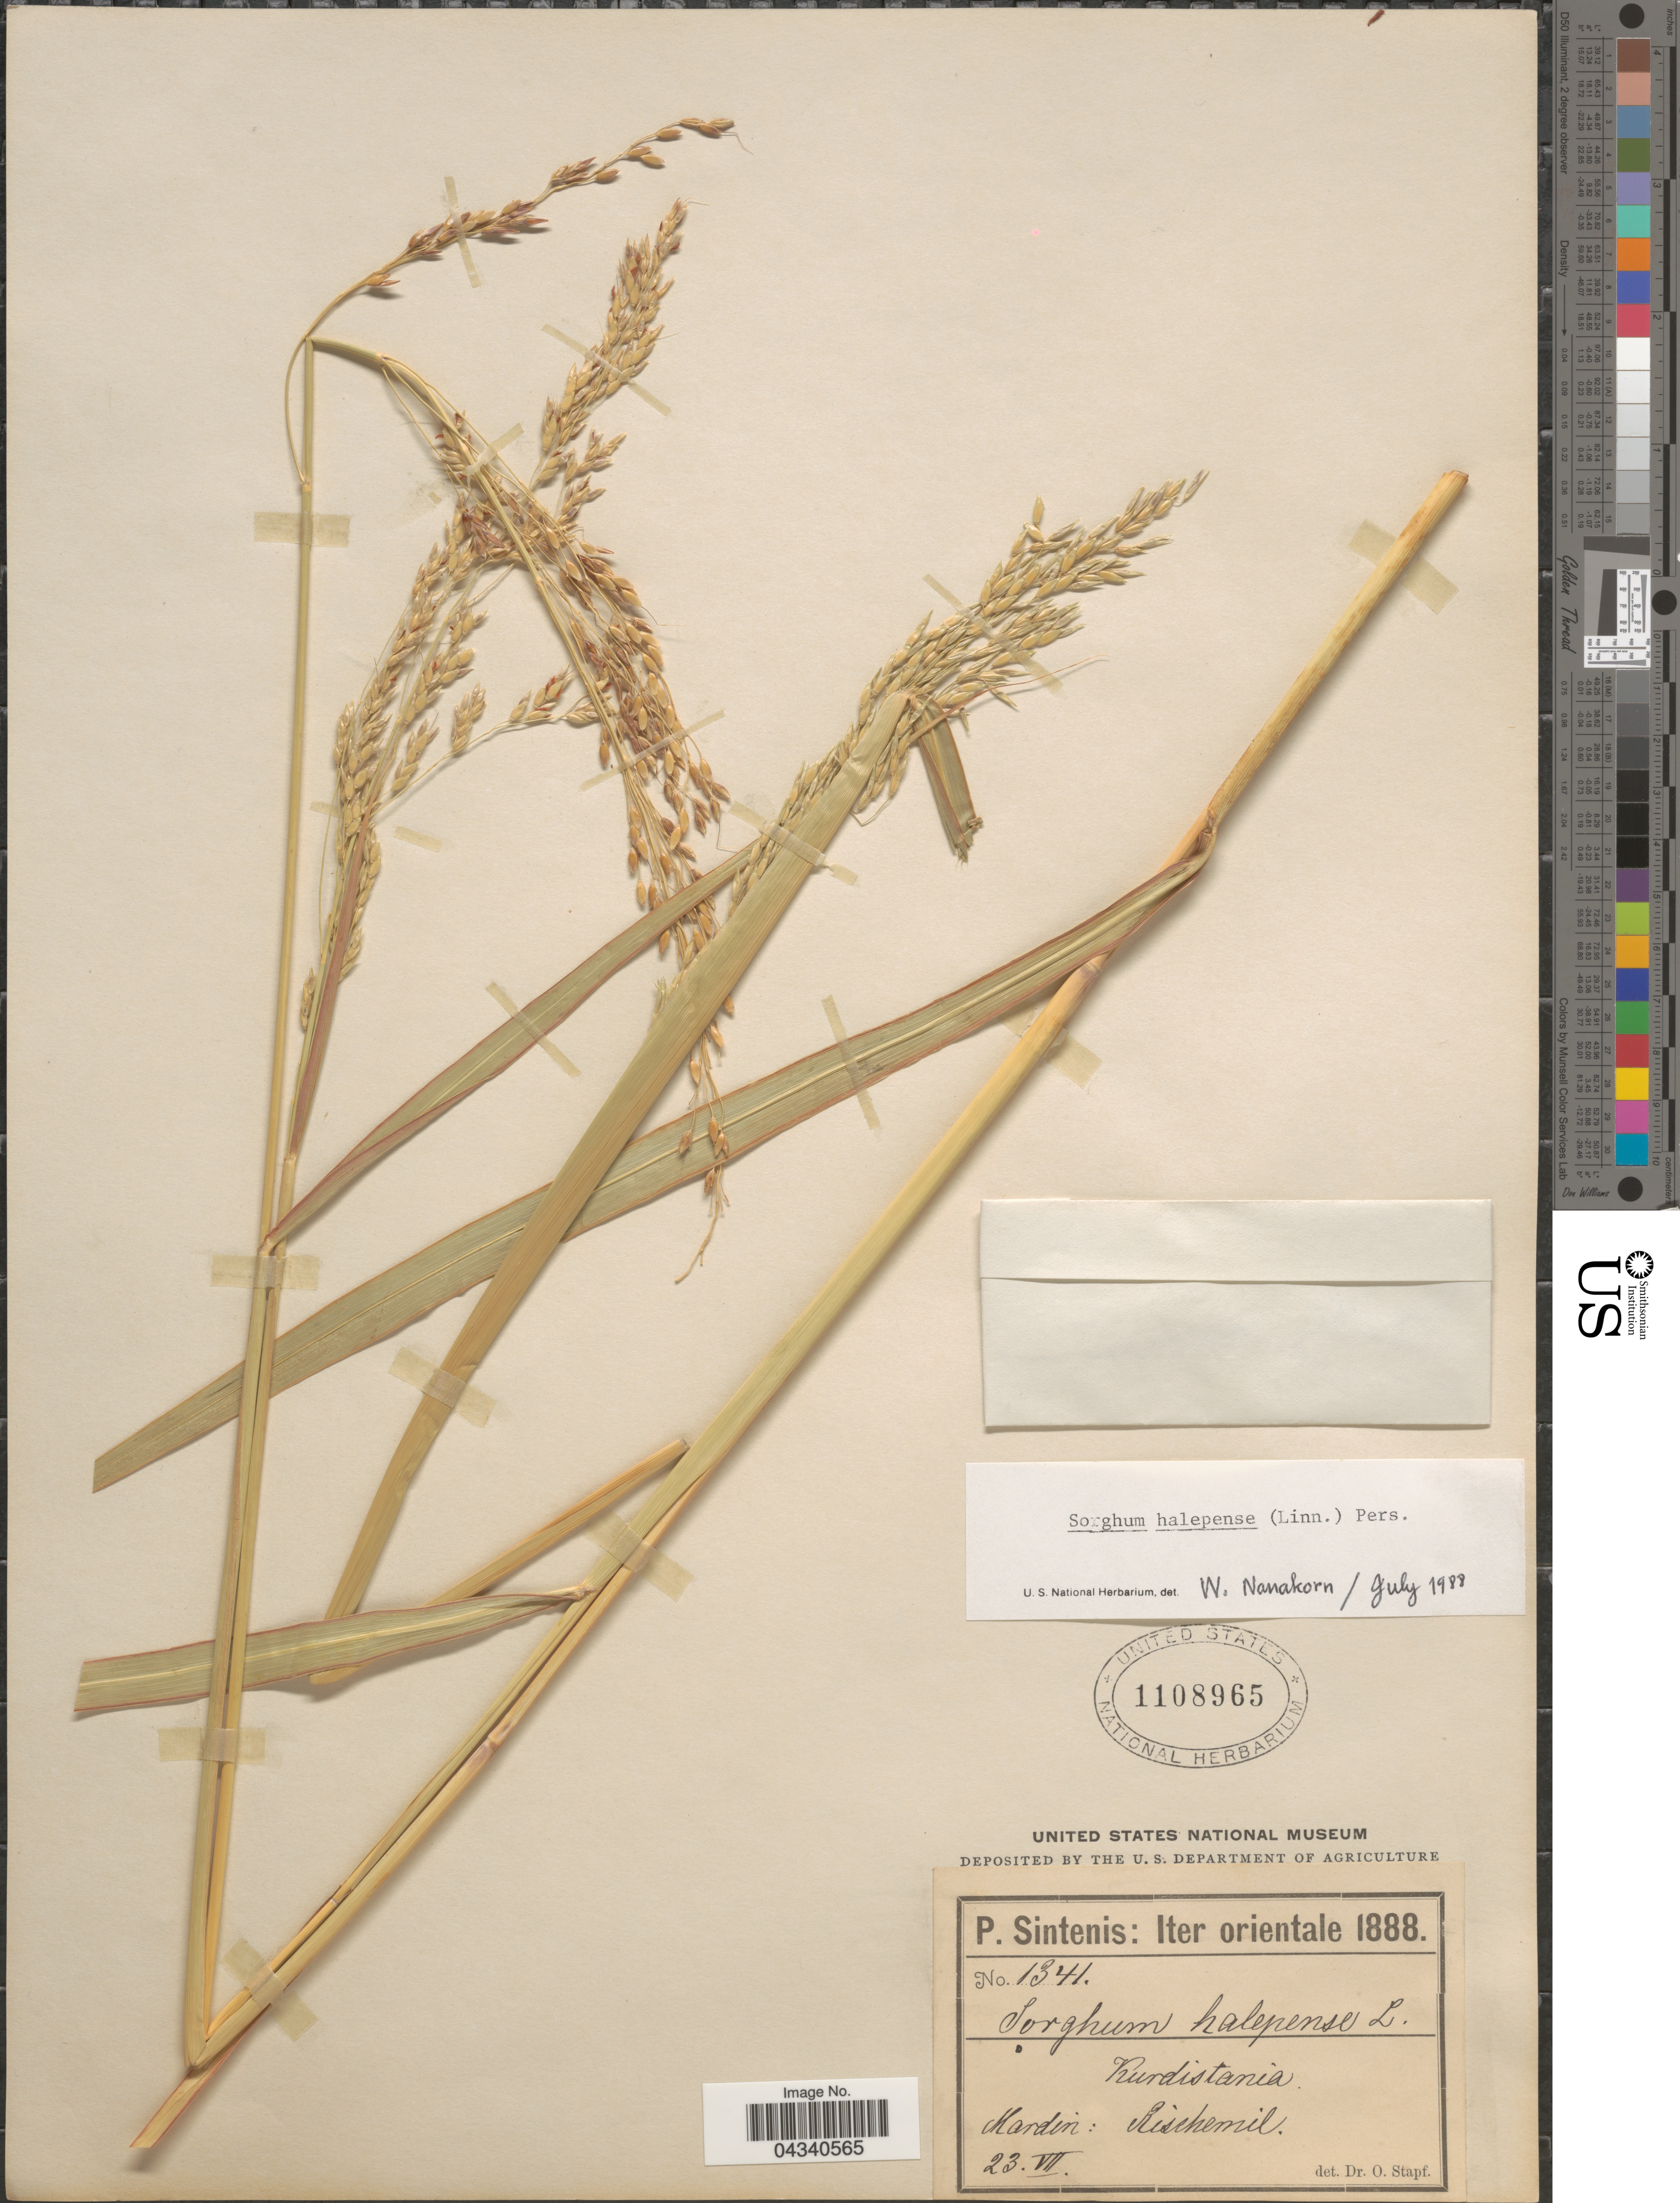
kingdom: Plantae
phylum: Tracheophyta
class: Liliopsida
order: Poales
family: Poaceae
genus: Sorghum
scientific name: Sorghum halepense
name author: (L.) Pers.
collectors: P. Sintenis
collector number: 1341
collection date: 1888-07-23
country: Turkey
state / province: Mardin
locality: Iter orientale 1888. Kurdistania. Rischemil.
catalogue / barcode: US 1108965